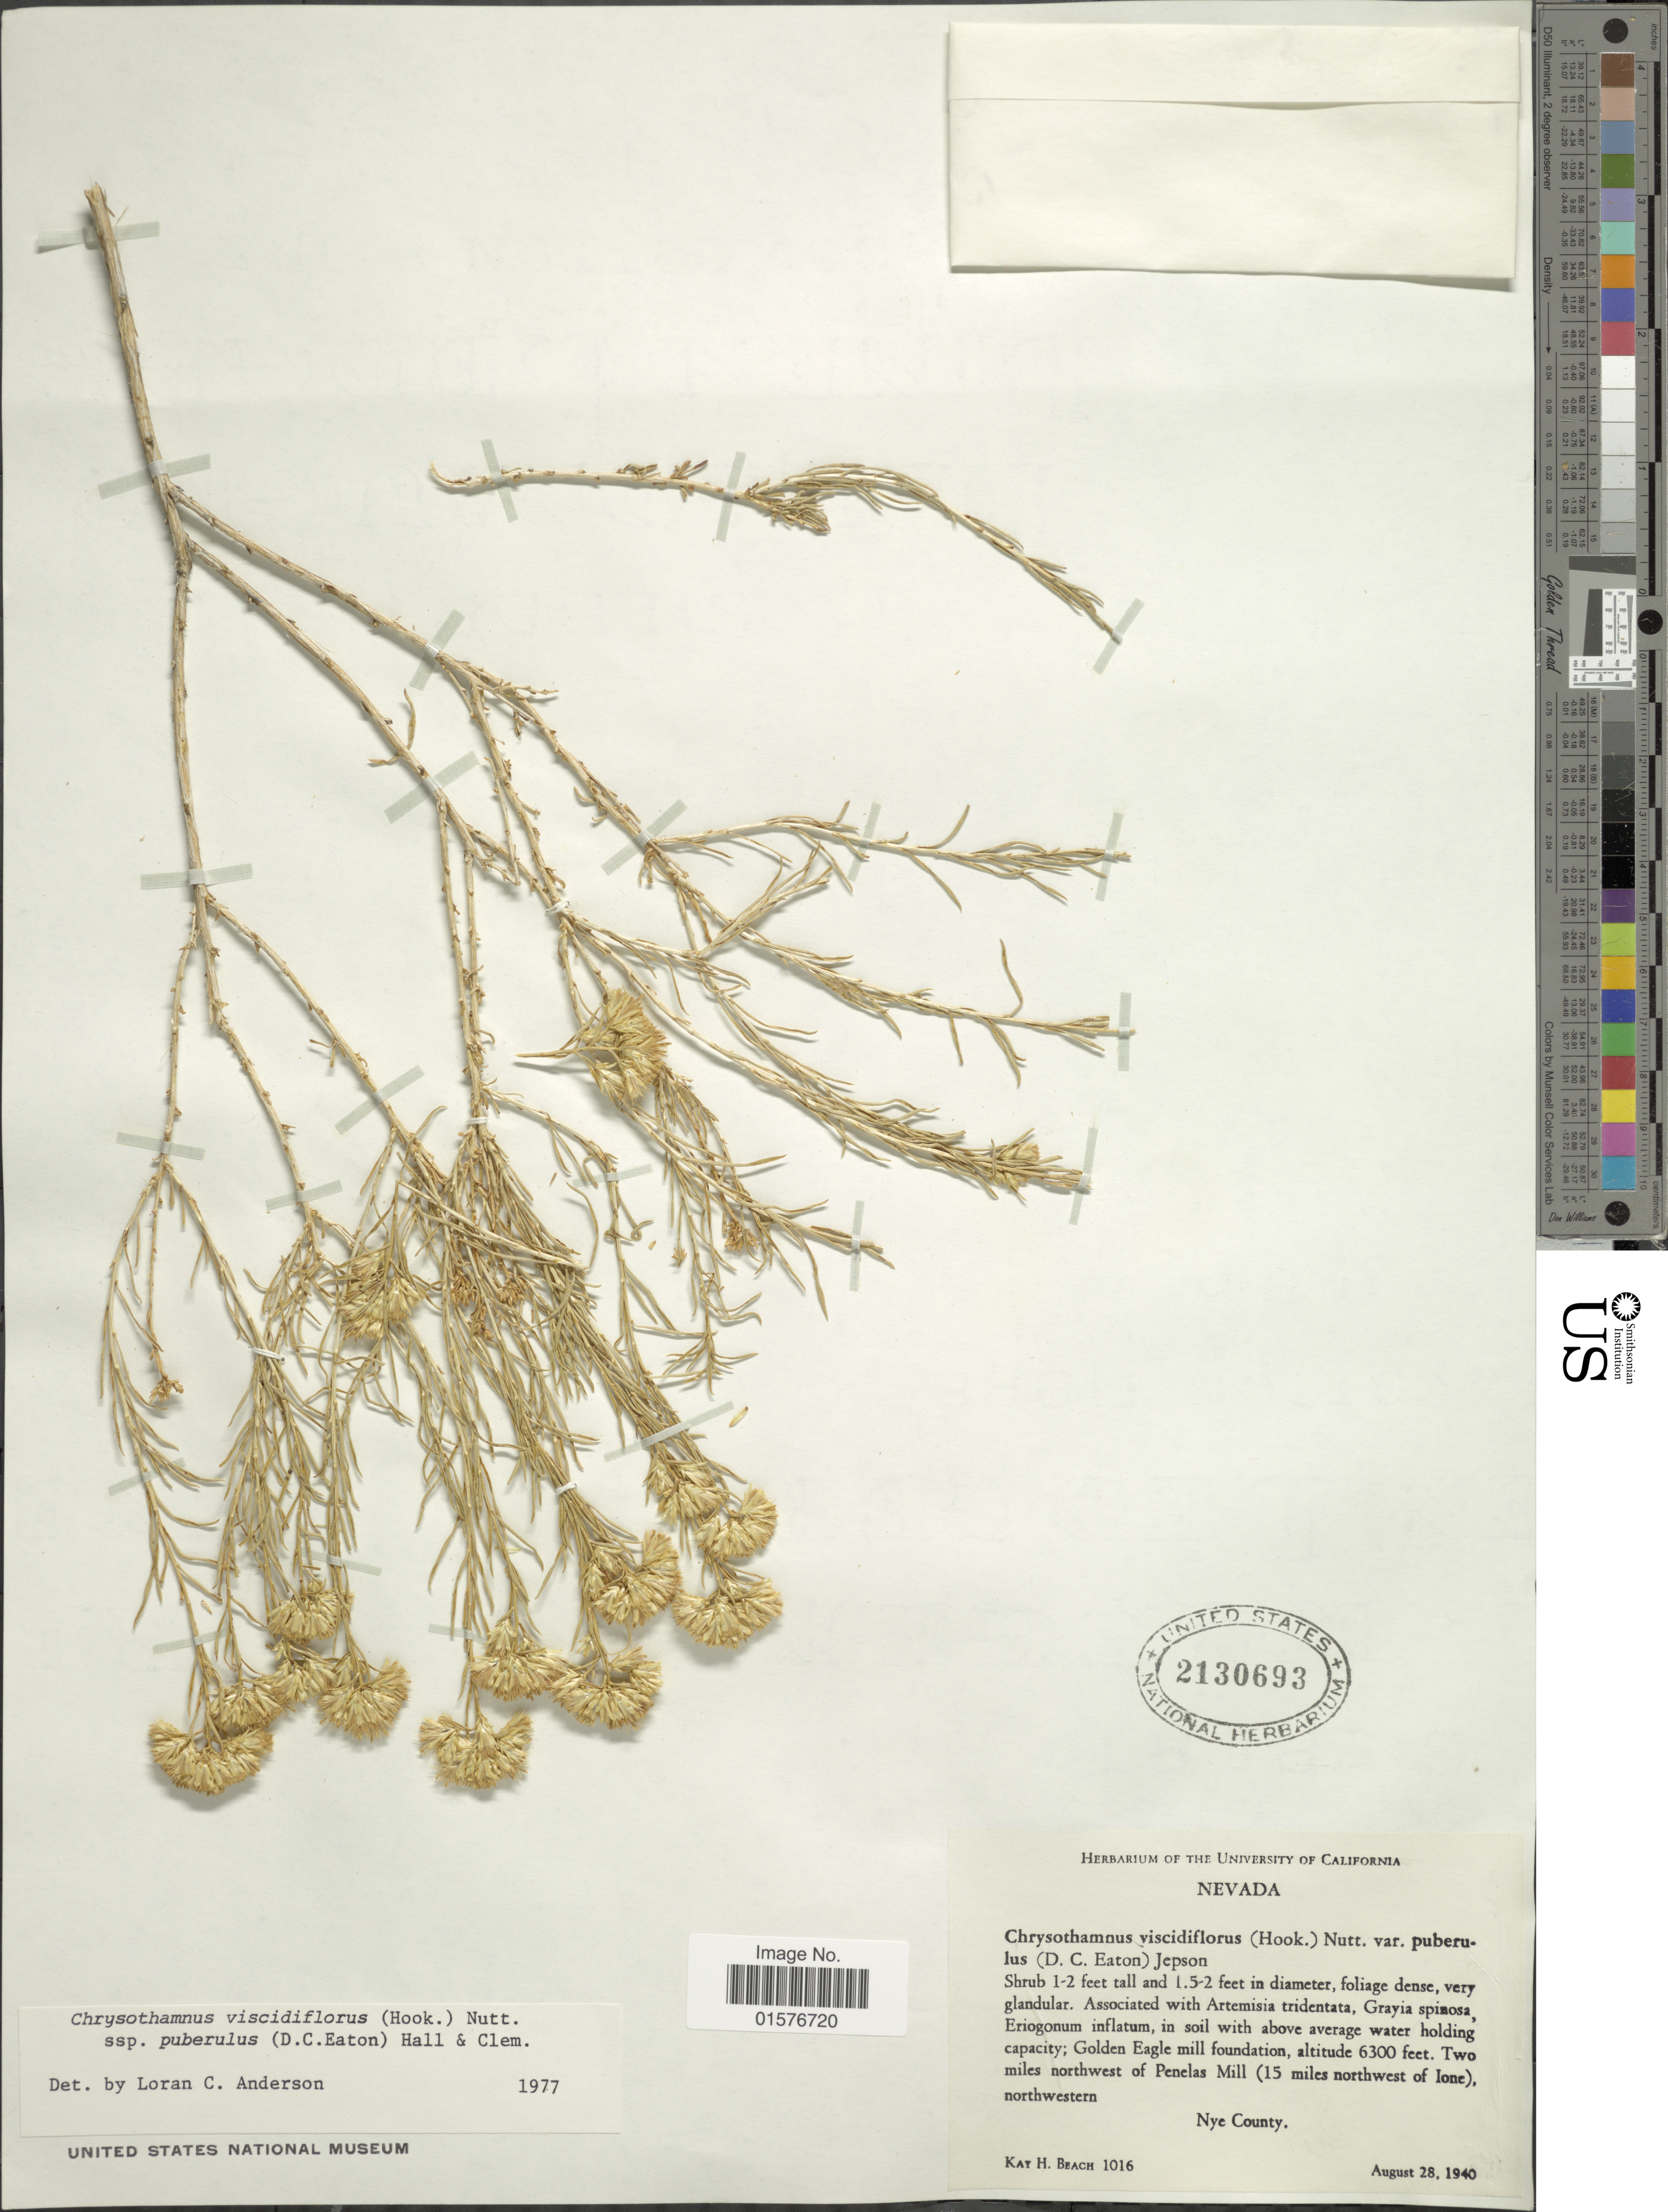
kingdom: Plantae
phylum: Tracheophyta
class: Magnoliopsida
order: Asterales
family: Asteraceae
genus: Chrysothamnus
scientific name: Chrysothamnus viscidiflorus subsp. puberulus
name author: (D.C. Eaton) H.M. Hall & Clem.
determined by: Urbatsch, Lowell E., Curator (LSU), Louisiana State University (UNITED STATES)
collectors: K. H. Beach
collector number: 1016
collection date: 1940-08-28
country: United States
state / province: Nevada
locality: Golden Eagle mill foundation, Two miles northwest of Penelas Mill (15 miles northwest of Ione), northwestern Nye County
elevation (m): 1920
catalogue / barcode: US 2130693